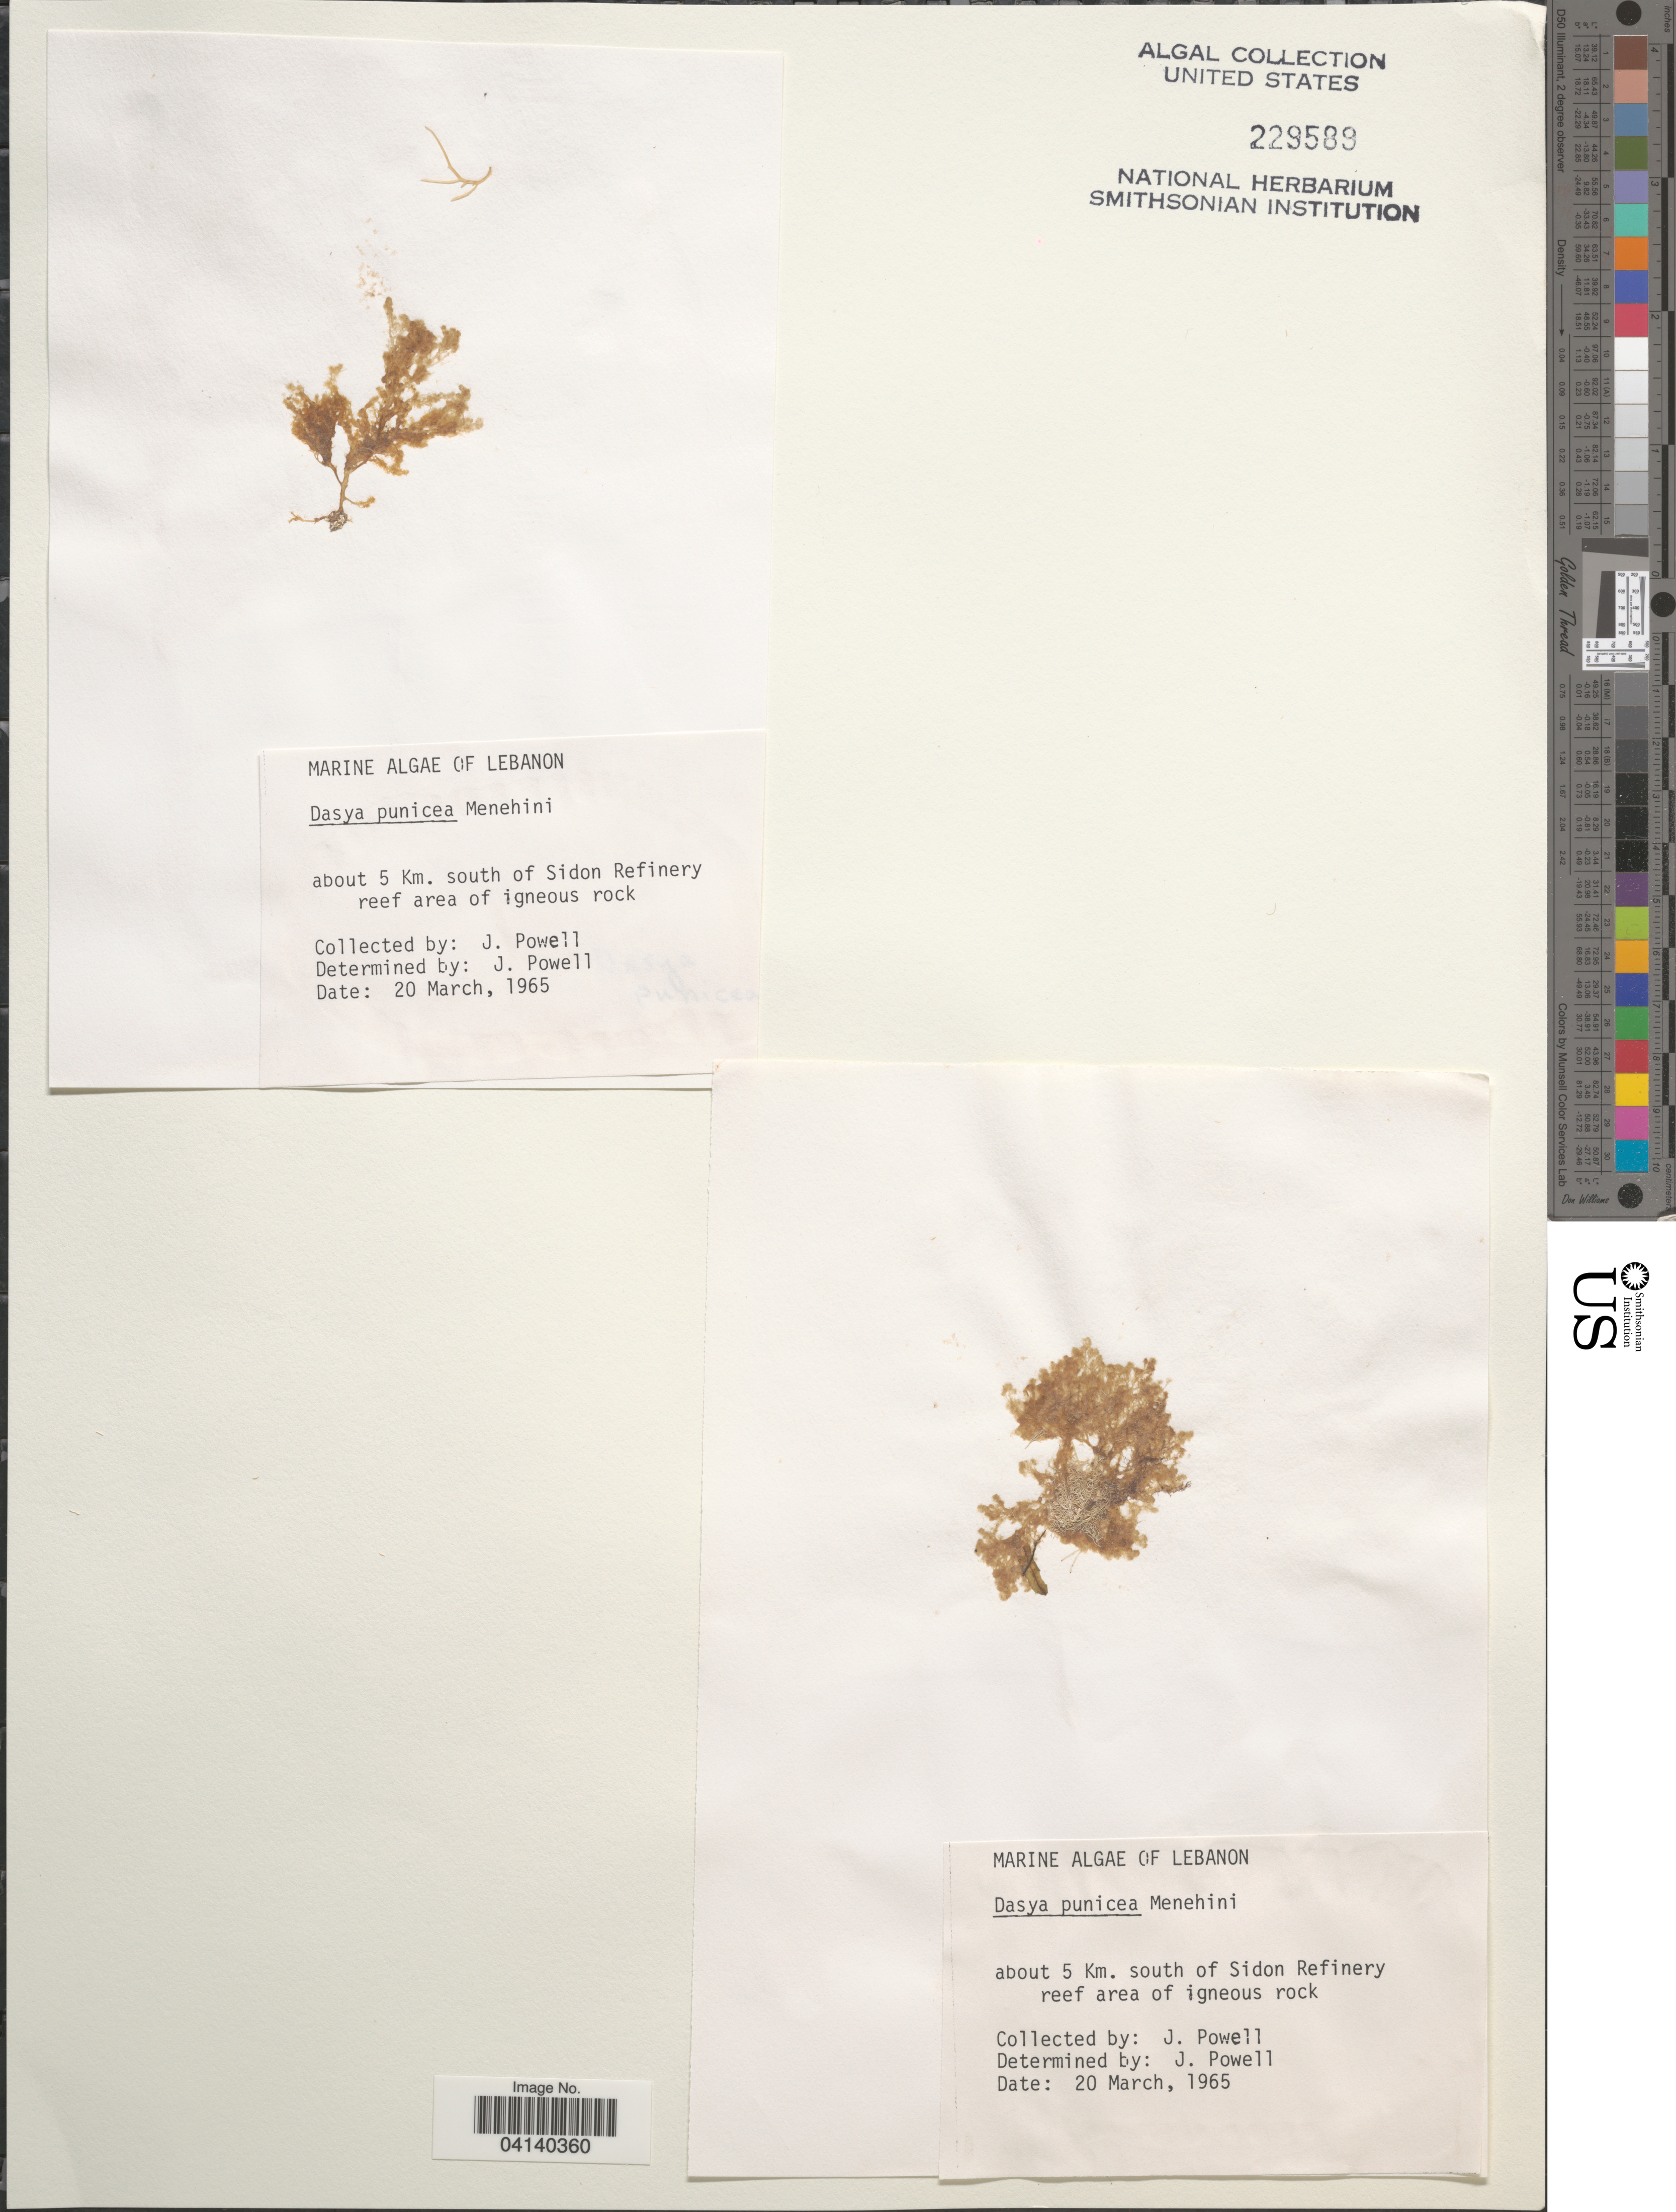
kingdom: Plantae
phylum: Rhodophyta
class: Florideophyceae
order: Ceramiales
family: Dasyaceae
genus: Dasya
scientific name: Dasya punicea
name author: (Zanardini) Menegh.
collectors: J. Powell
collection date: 1965-03-20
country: Lebanon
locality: About 5 Km. south of Sidon Refinery reef area of igneous rock.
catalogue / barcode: US 229589